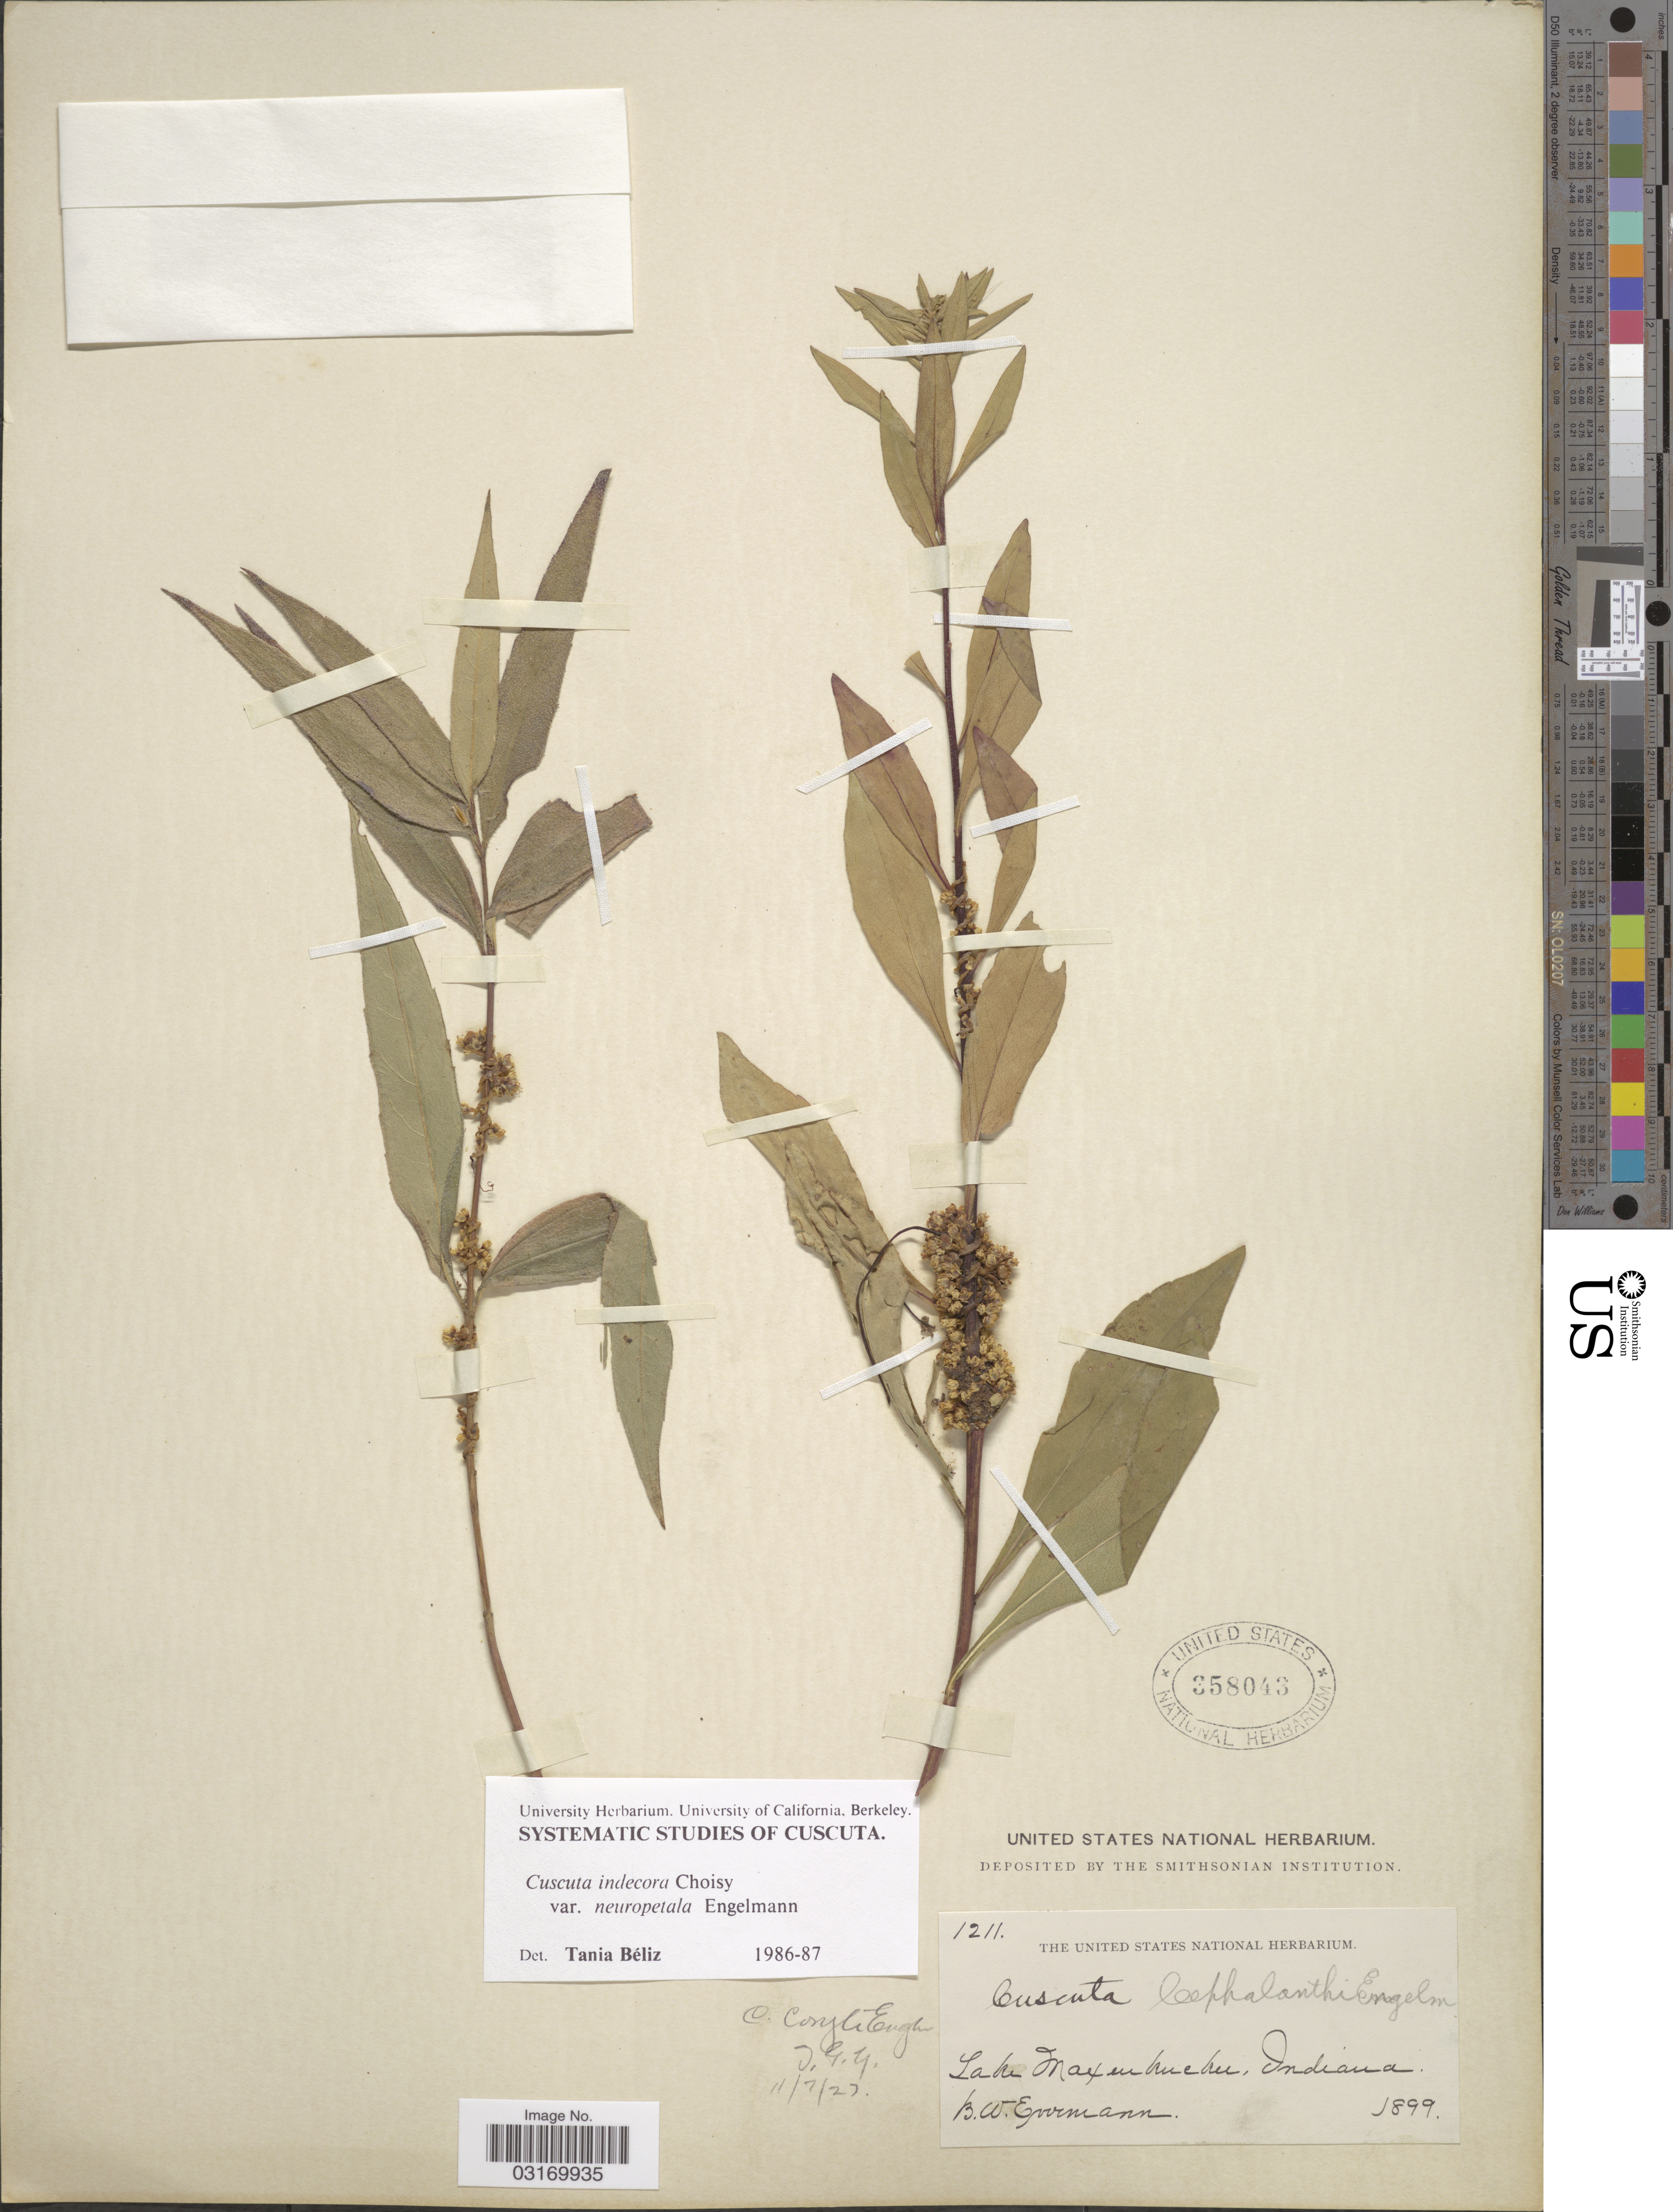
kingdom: Plantae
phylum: Tracheophyta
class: Magnoliopsida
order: Solanales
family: Convolvulaceae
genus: Cuscuta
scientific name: Cuscuta indecora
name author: Choisy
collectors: B. W. Evermann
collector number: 1211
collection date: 1899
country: United States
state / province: Indiana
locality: Lake Maxinkuckee.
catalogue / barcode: US 358043